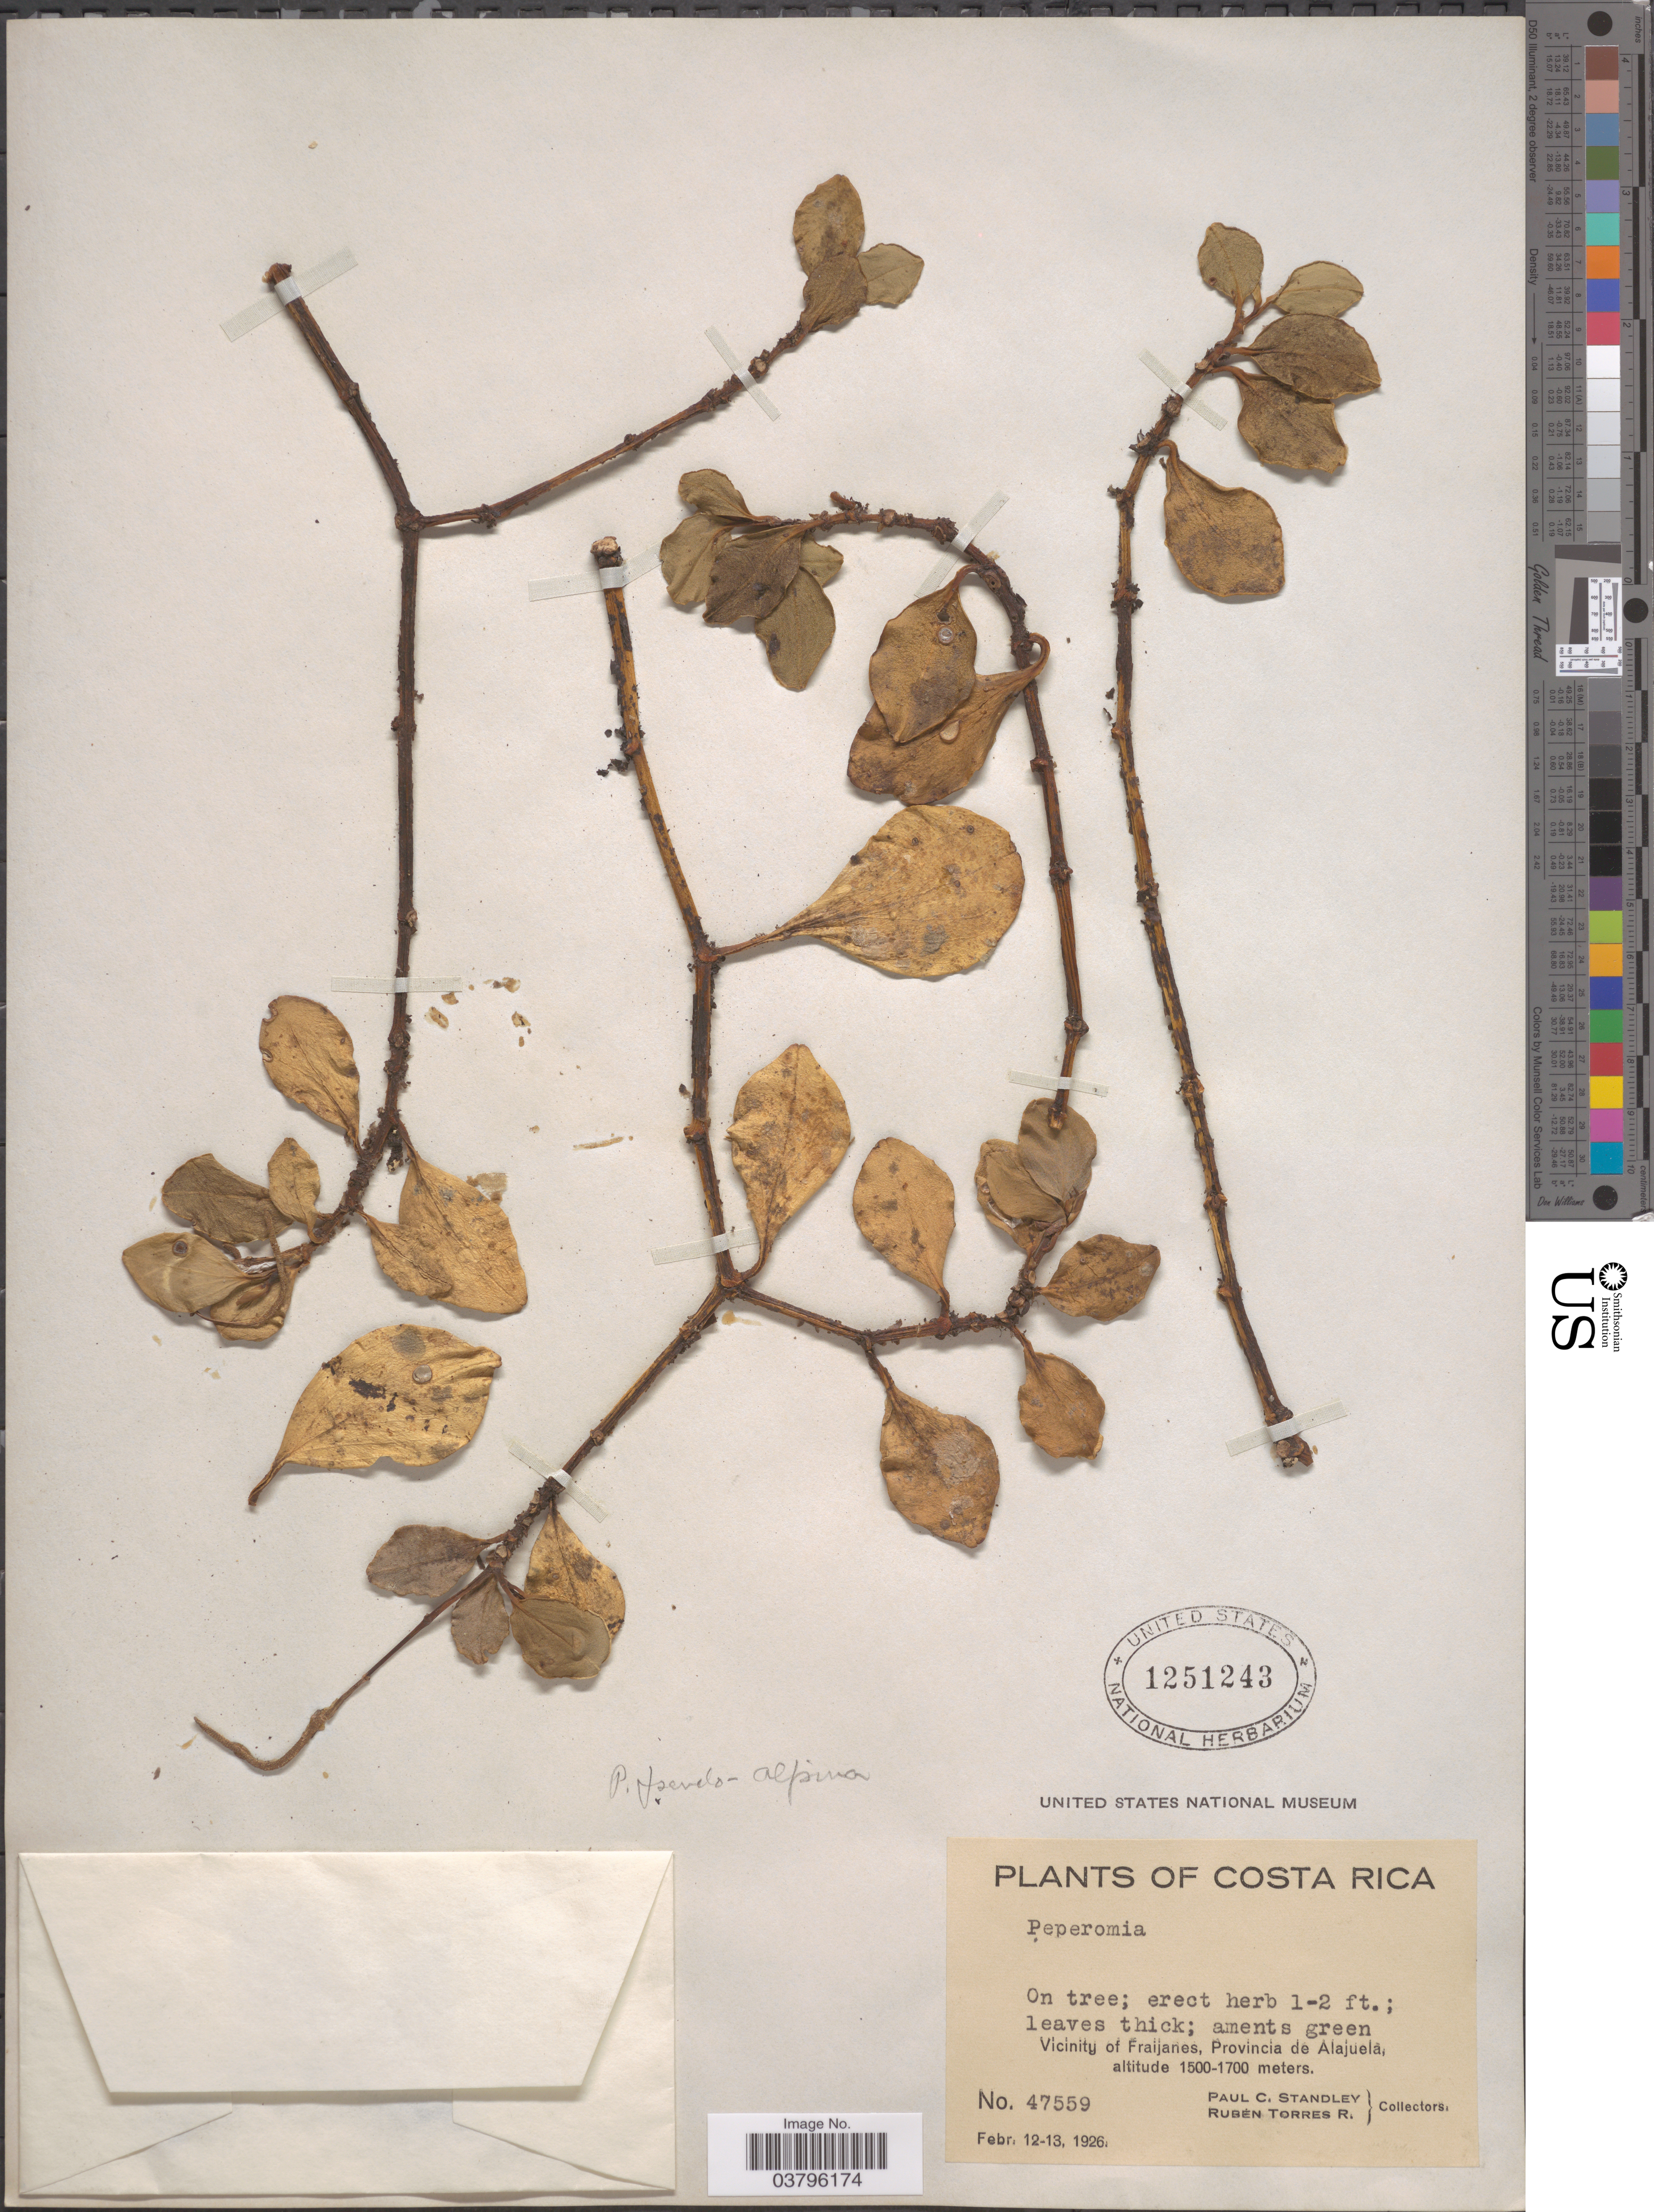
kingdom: Plantae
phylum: Tracheophyta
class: Magnoliopsida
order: Piperales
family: Piperaceae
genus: Peperomia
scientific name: Peperomia pseudoalpina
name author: Trel.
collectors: P. C. Standley & R. Torres Rojas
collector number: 47559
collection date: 1926-02-12/1926-02-13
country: Costa Rica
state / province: Alajuela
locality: Vicinity of Fraijanes.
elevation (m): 1500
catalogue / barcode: US 1251243